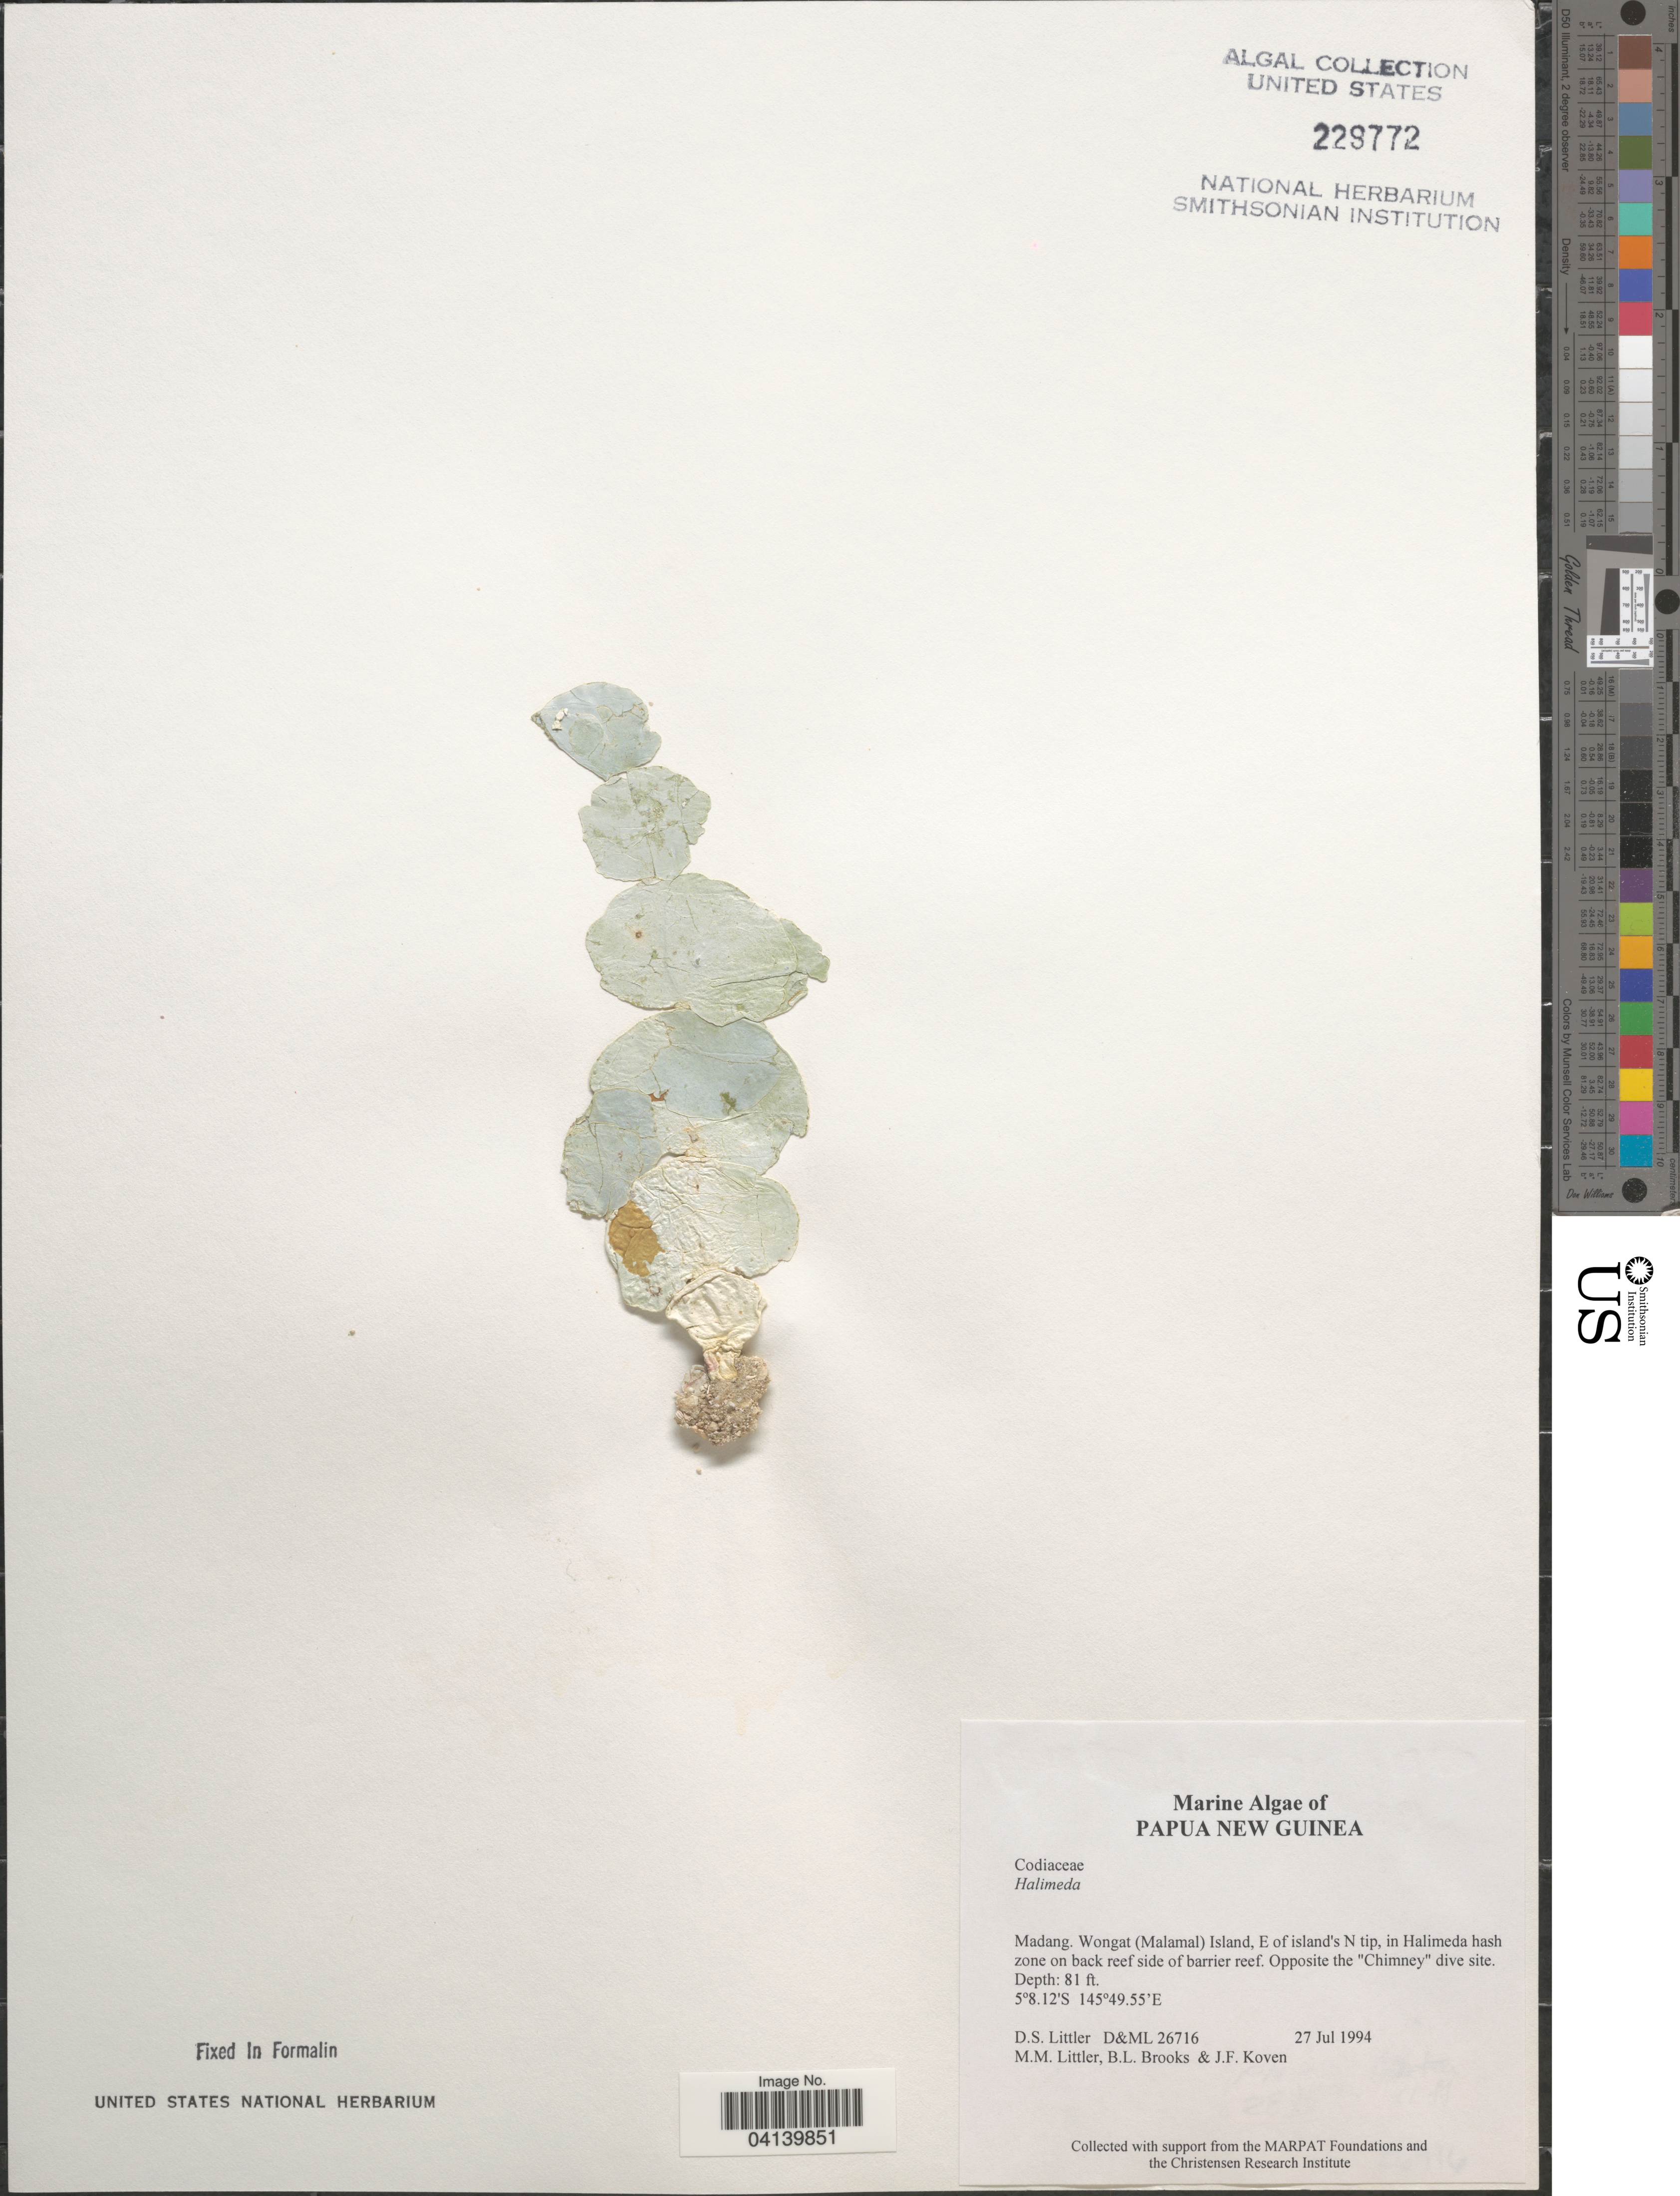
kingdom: Plantae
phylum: Chlorophyta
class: Ulvophyceae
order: Bryopsidales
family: Halimedaceae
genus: Halimeda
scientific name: Halimeda sp.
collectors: D. S. Littler, B. Brooks & J. Koven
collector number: D&ML 26716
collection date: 1994-07-27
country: Papua New Guinea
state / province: Madang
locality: Wongat (Malamal) Island, E of island's N tip, in Halimeda hash zone on back reef side of barrier reef. Opposite the "Chimney" dive site.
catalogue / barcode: US 229772